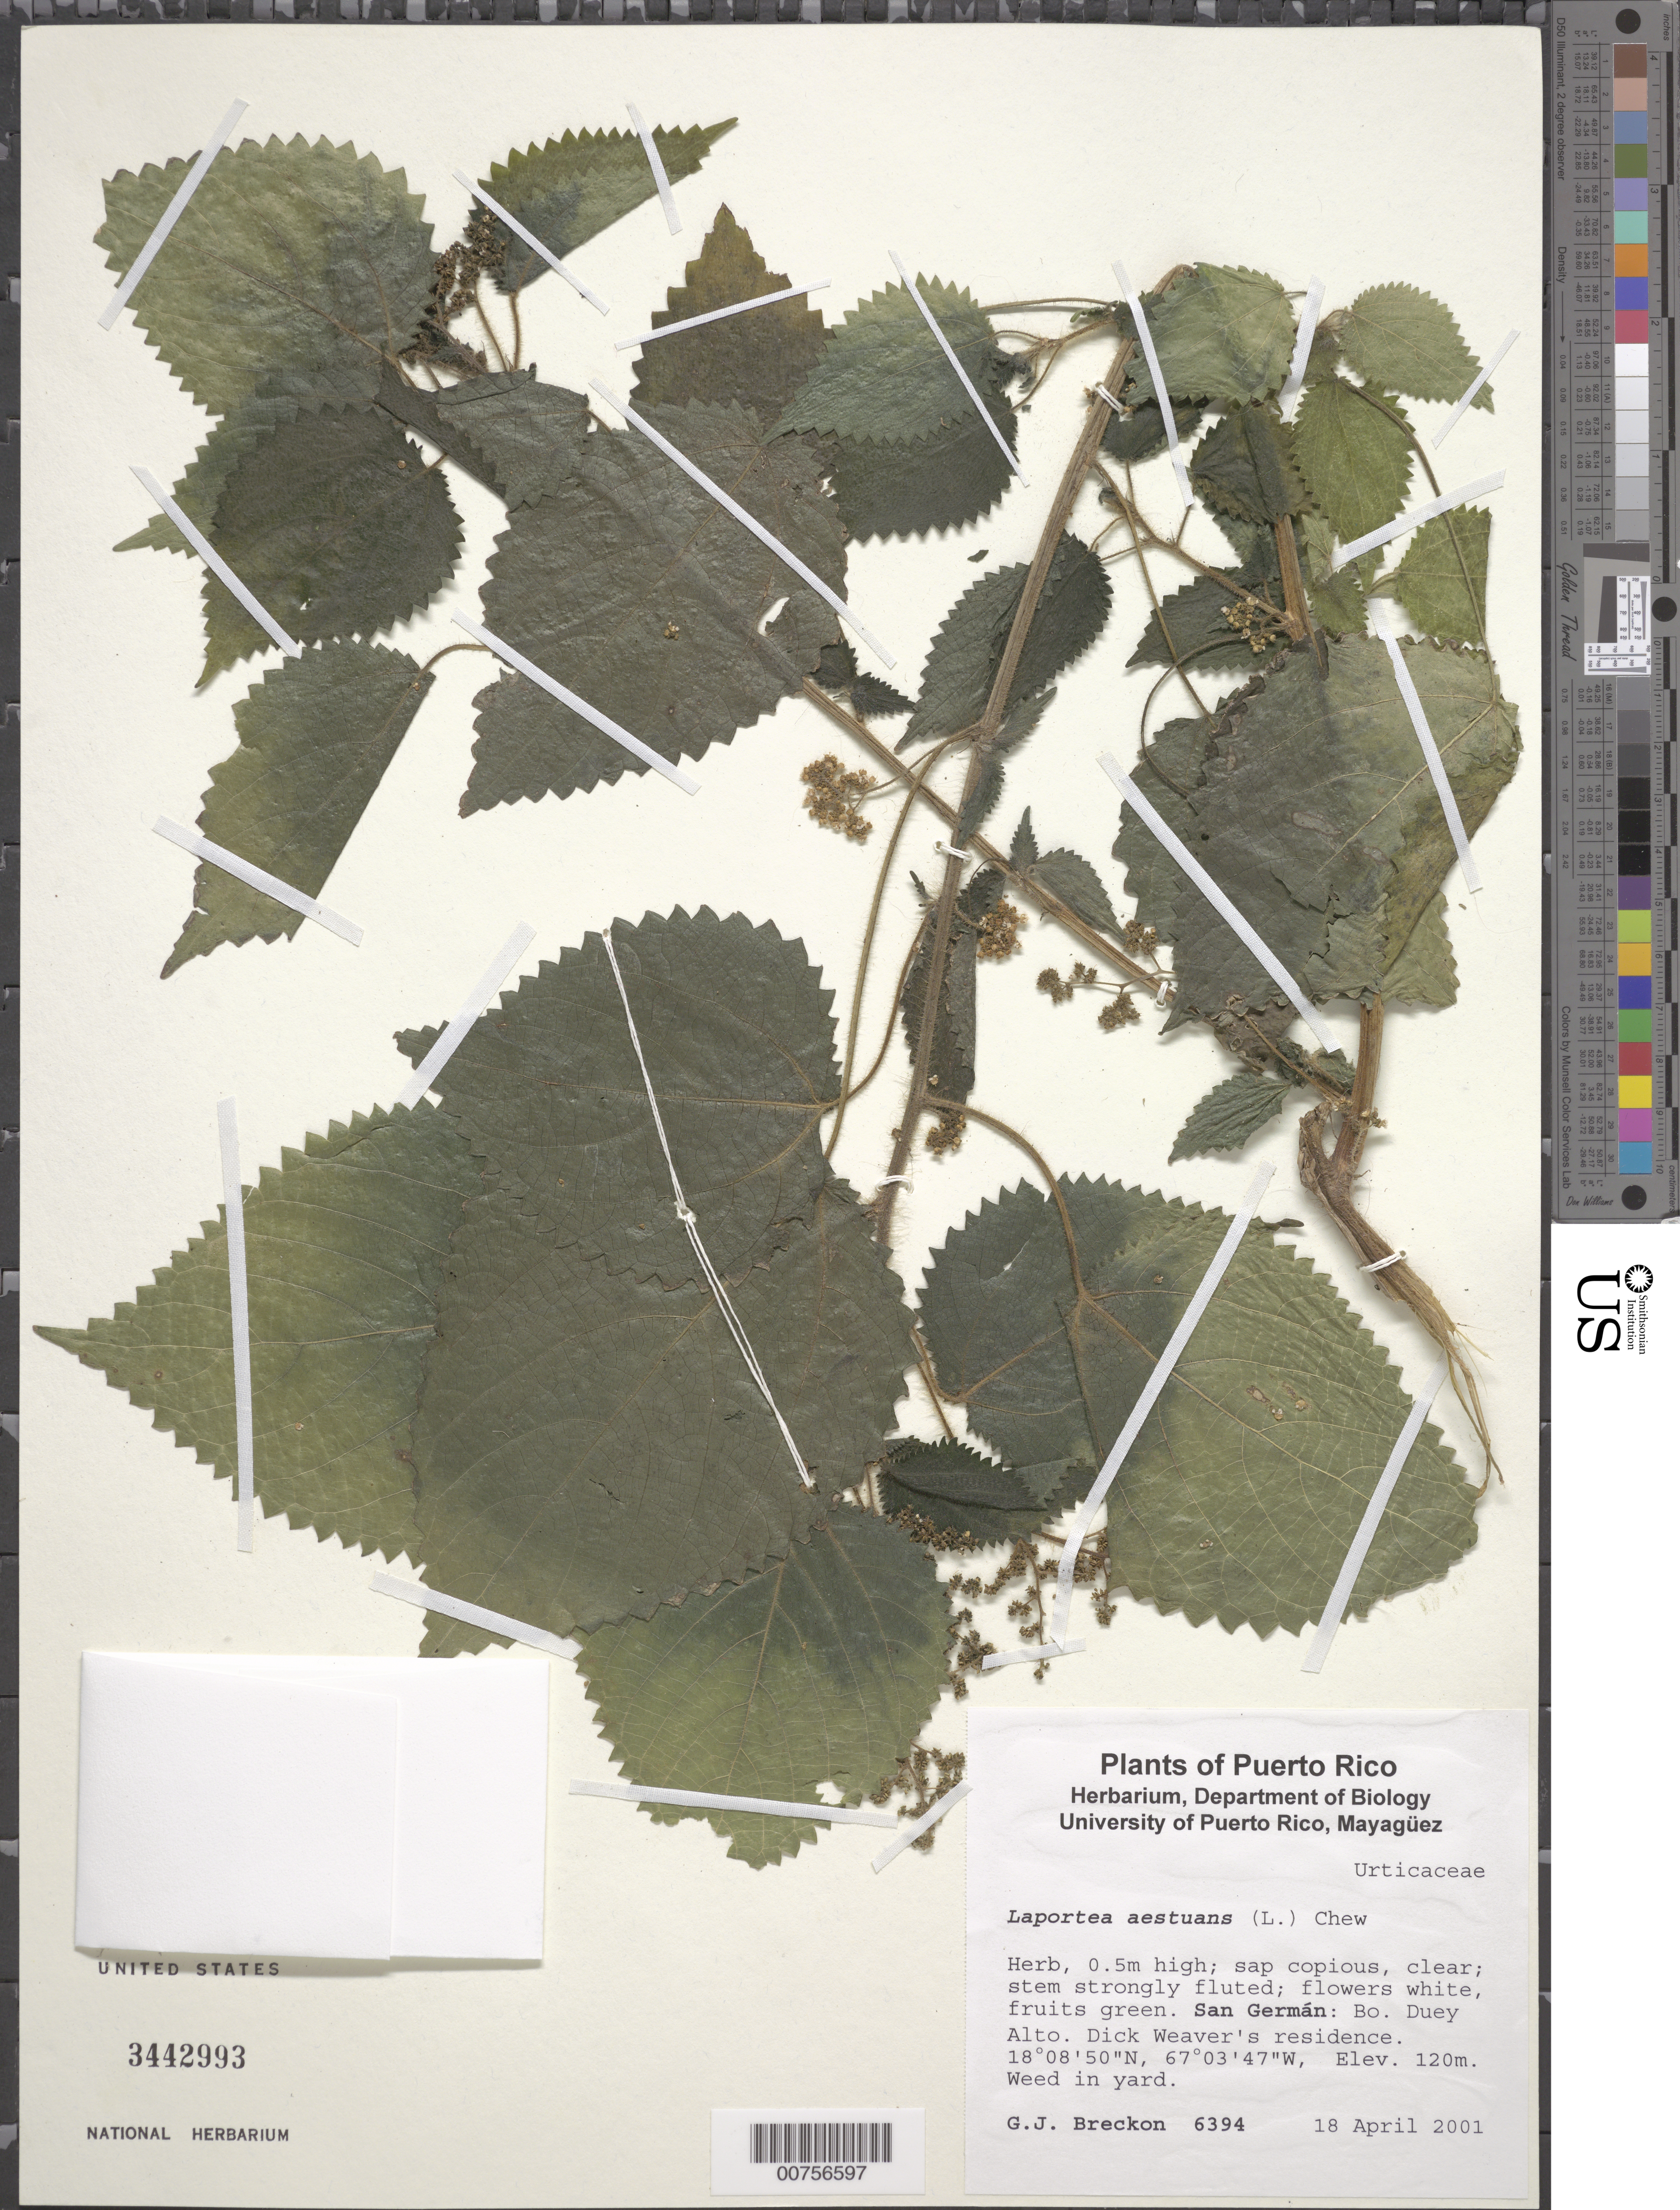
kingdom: Plantae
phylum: Tracheophyta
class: Magnoliopsida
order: Rosales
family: Urticaceae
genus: Laportea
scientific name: Laportea aestuans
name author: (L.) Chew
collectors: G. J. Breckon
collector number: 6394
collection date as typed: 18 Apr 2001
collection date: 2001-04-18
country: Puerto Rico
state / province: San Germán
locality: San Germán: Bo. Duey Alto. Dick Weaver's residence.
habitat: Weed in yard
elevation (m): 120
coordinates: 18.14722222, -67.06305556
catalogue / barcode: US 3442993